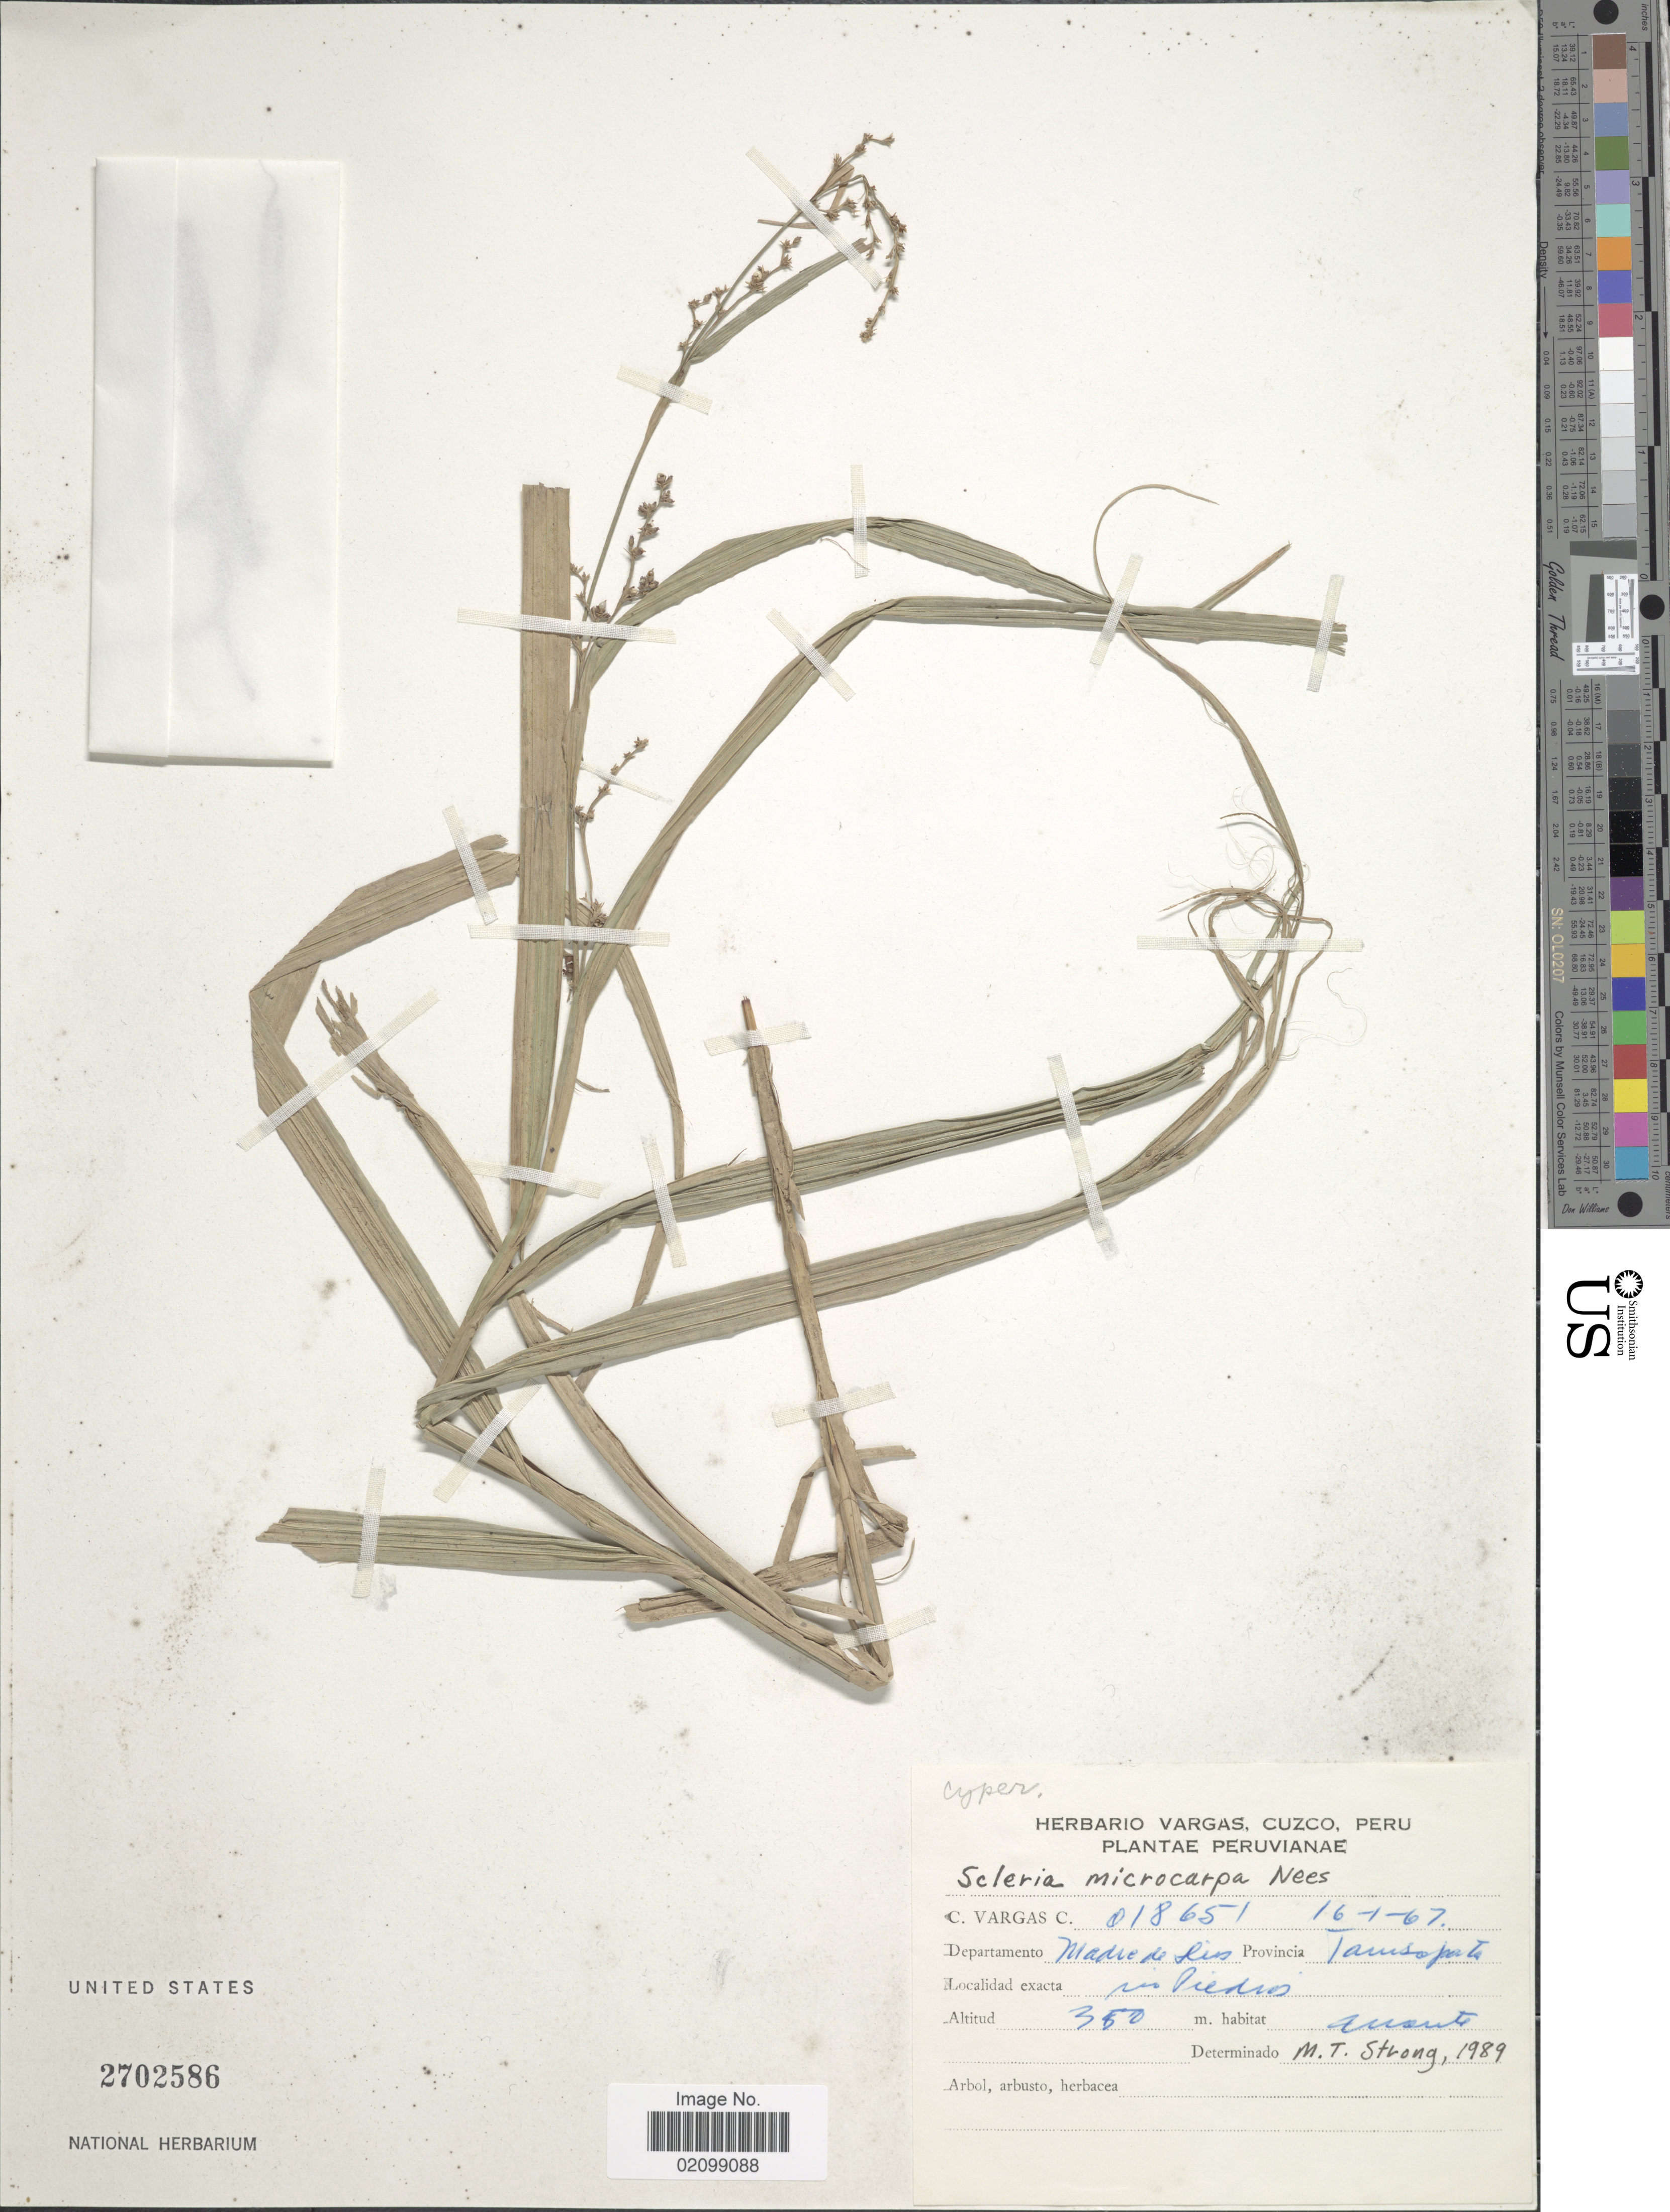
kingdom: Plantae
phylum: Tracheophyta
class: Liliopsida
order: Poales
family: Cyperaceae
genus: Scleria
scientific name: Scleria microcarpa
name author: Nees ex Kunth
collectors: C. Vargas Calderón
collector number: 818651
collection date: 1967-01-16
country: Peru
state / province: Madre de Dios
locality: Provincia Tambopata, rio Piedras.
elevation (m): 350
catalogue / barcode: US 2702586